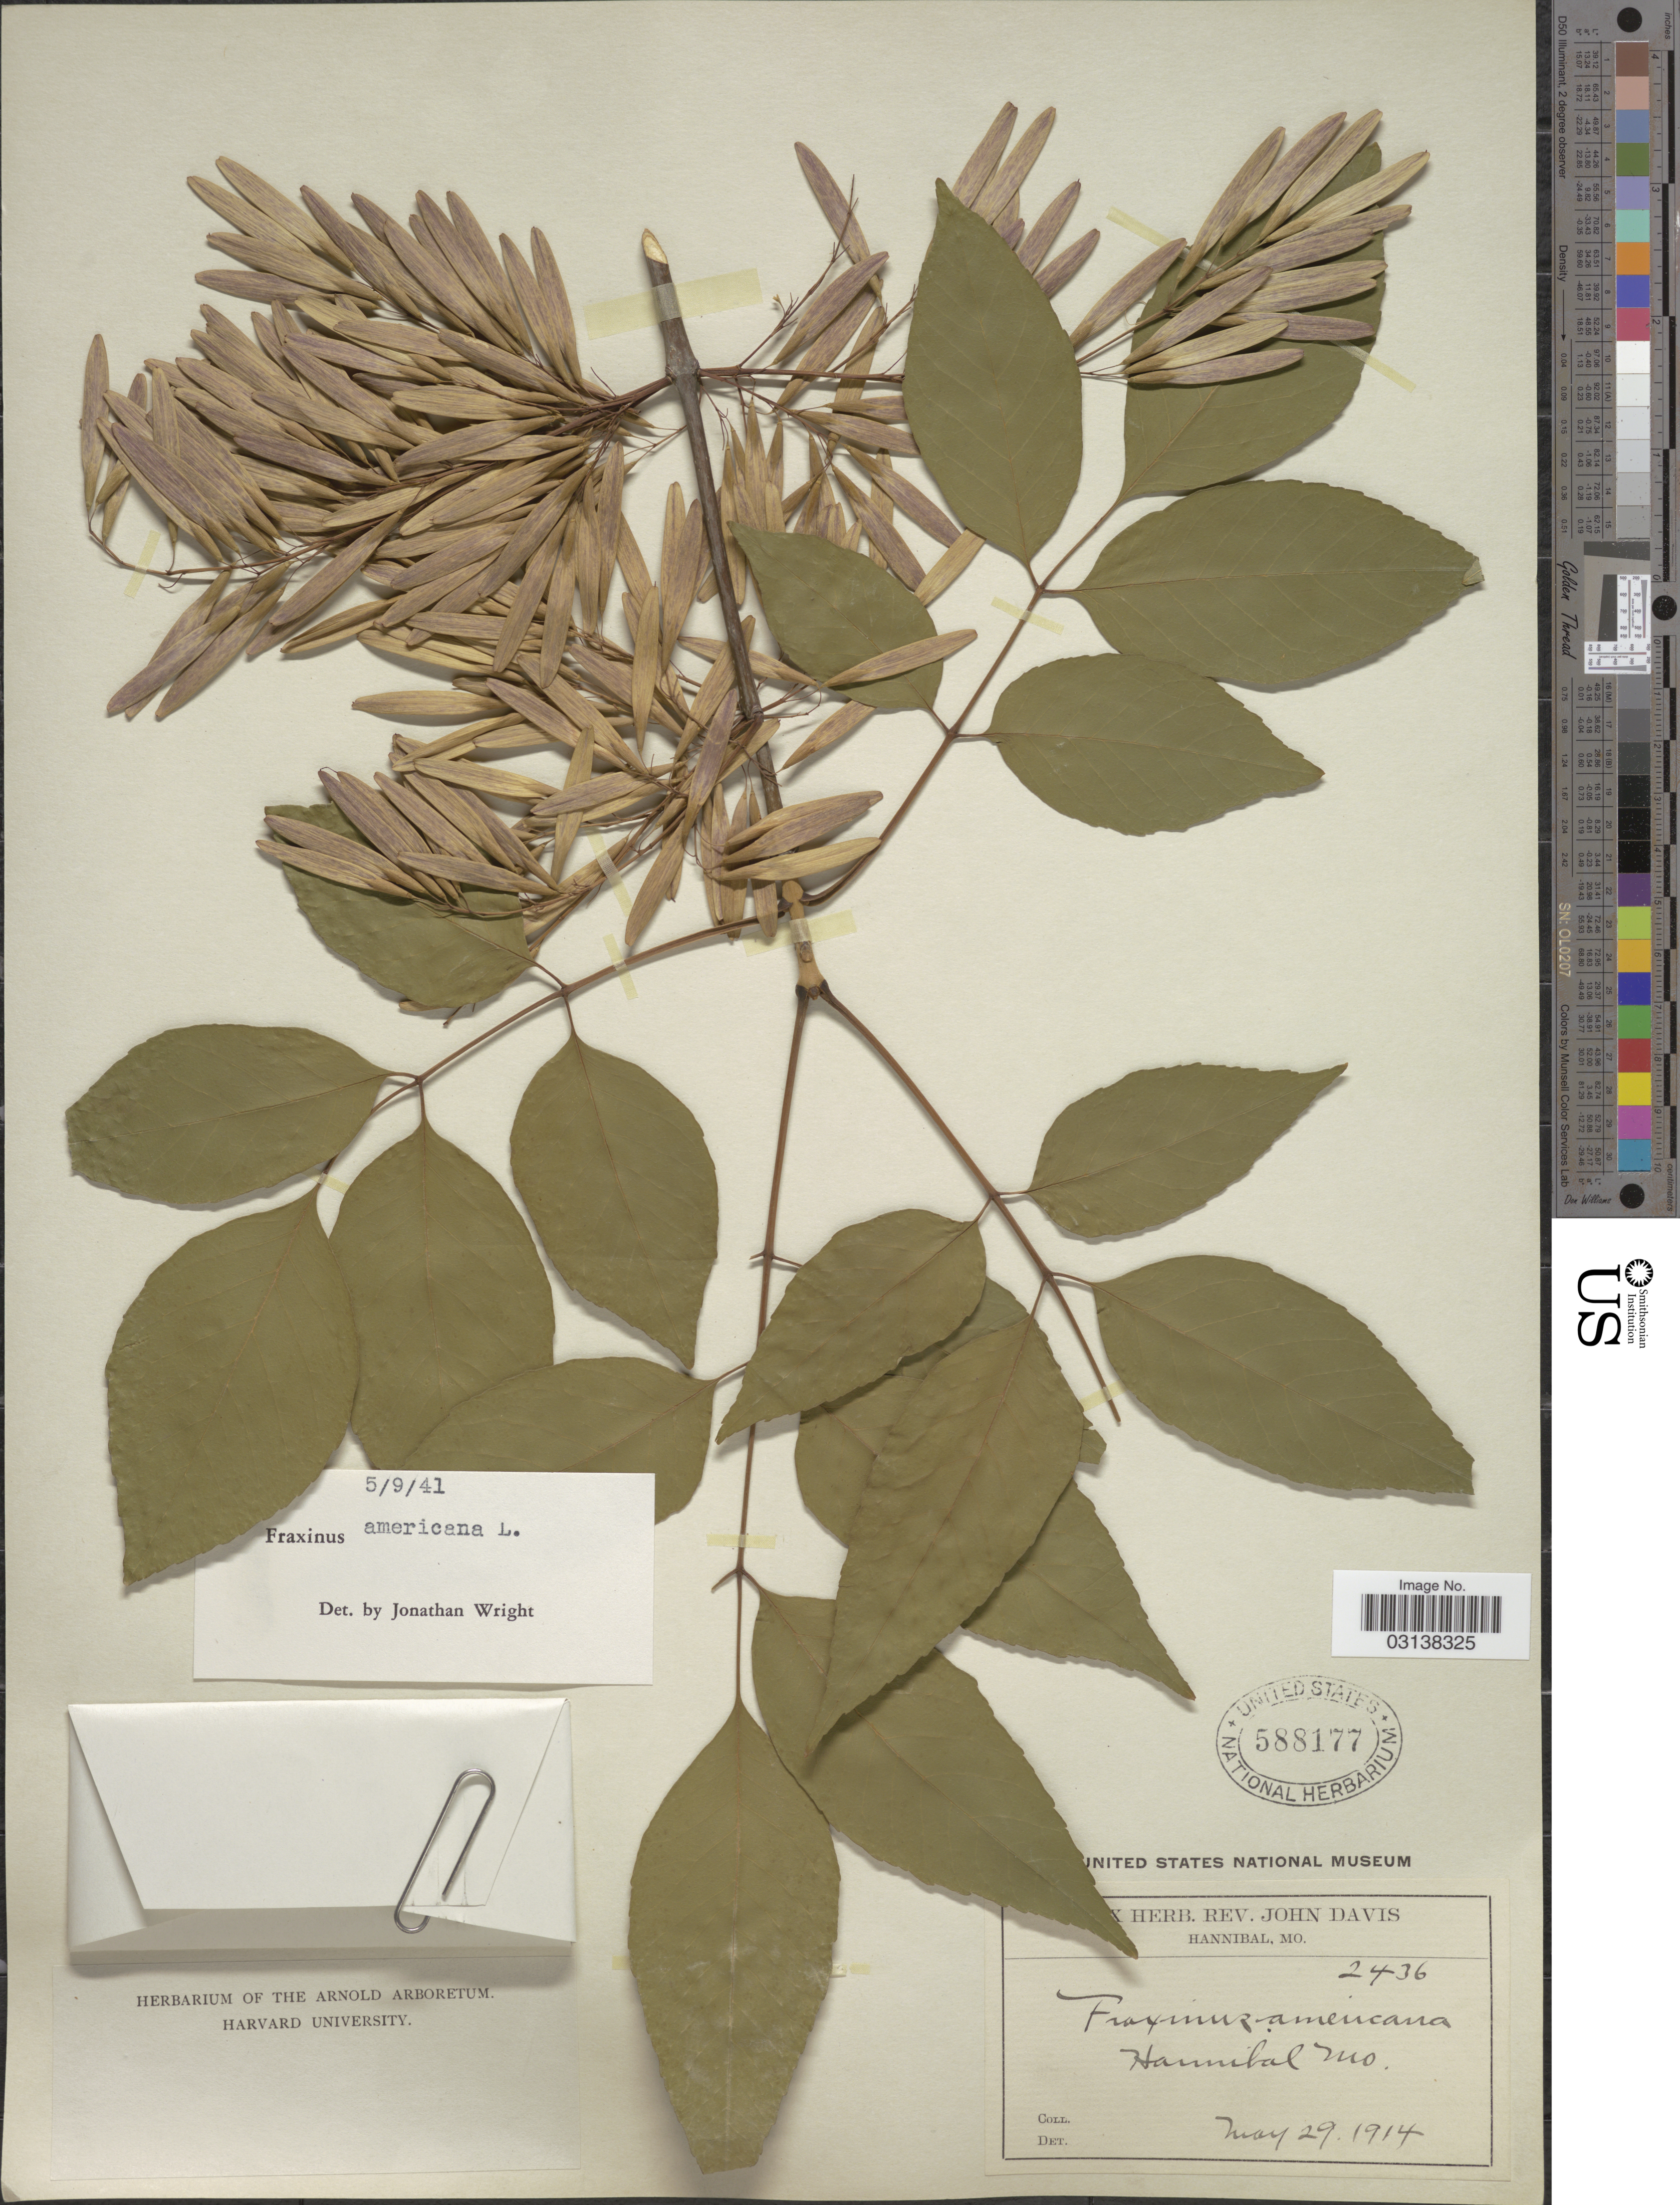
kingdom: Plantae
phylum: Tracheophyta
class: Magnoliopsida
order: Lamiales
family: Oleaceae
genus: Fraxinus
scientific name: Fraxinus americana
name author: L.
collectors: ex herb. Rev. John Davis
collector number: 2436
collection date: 1914-05-29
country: United States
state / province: Missouri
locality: Hannibal.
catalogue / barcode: US 588177